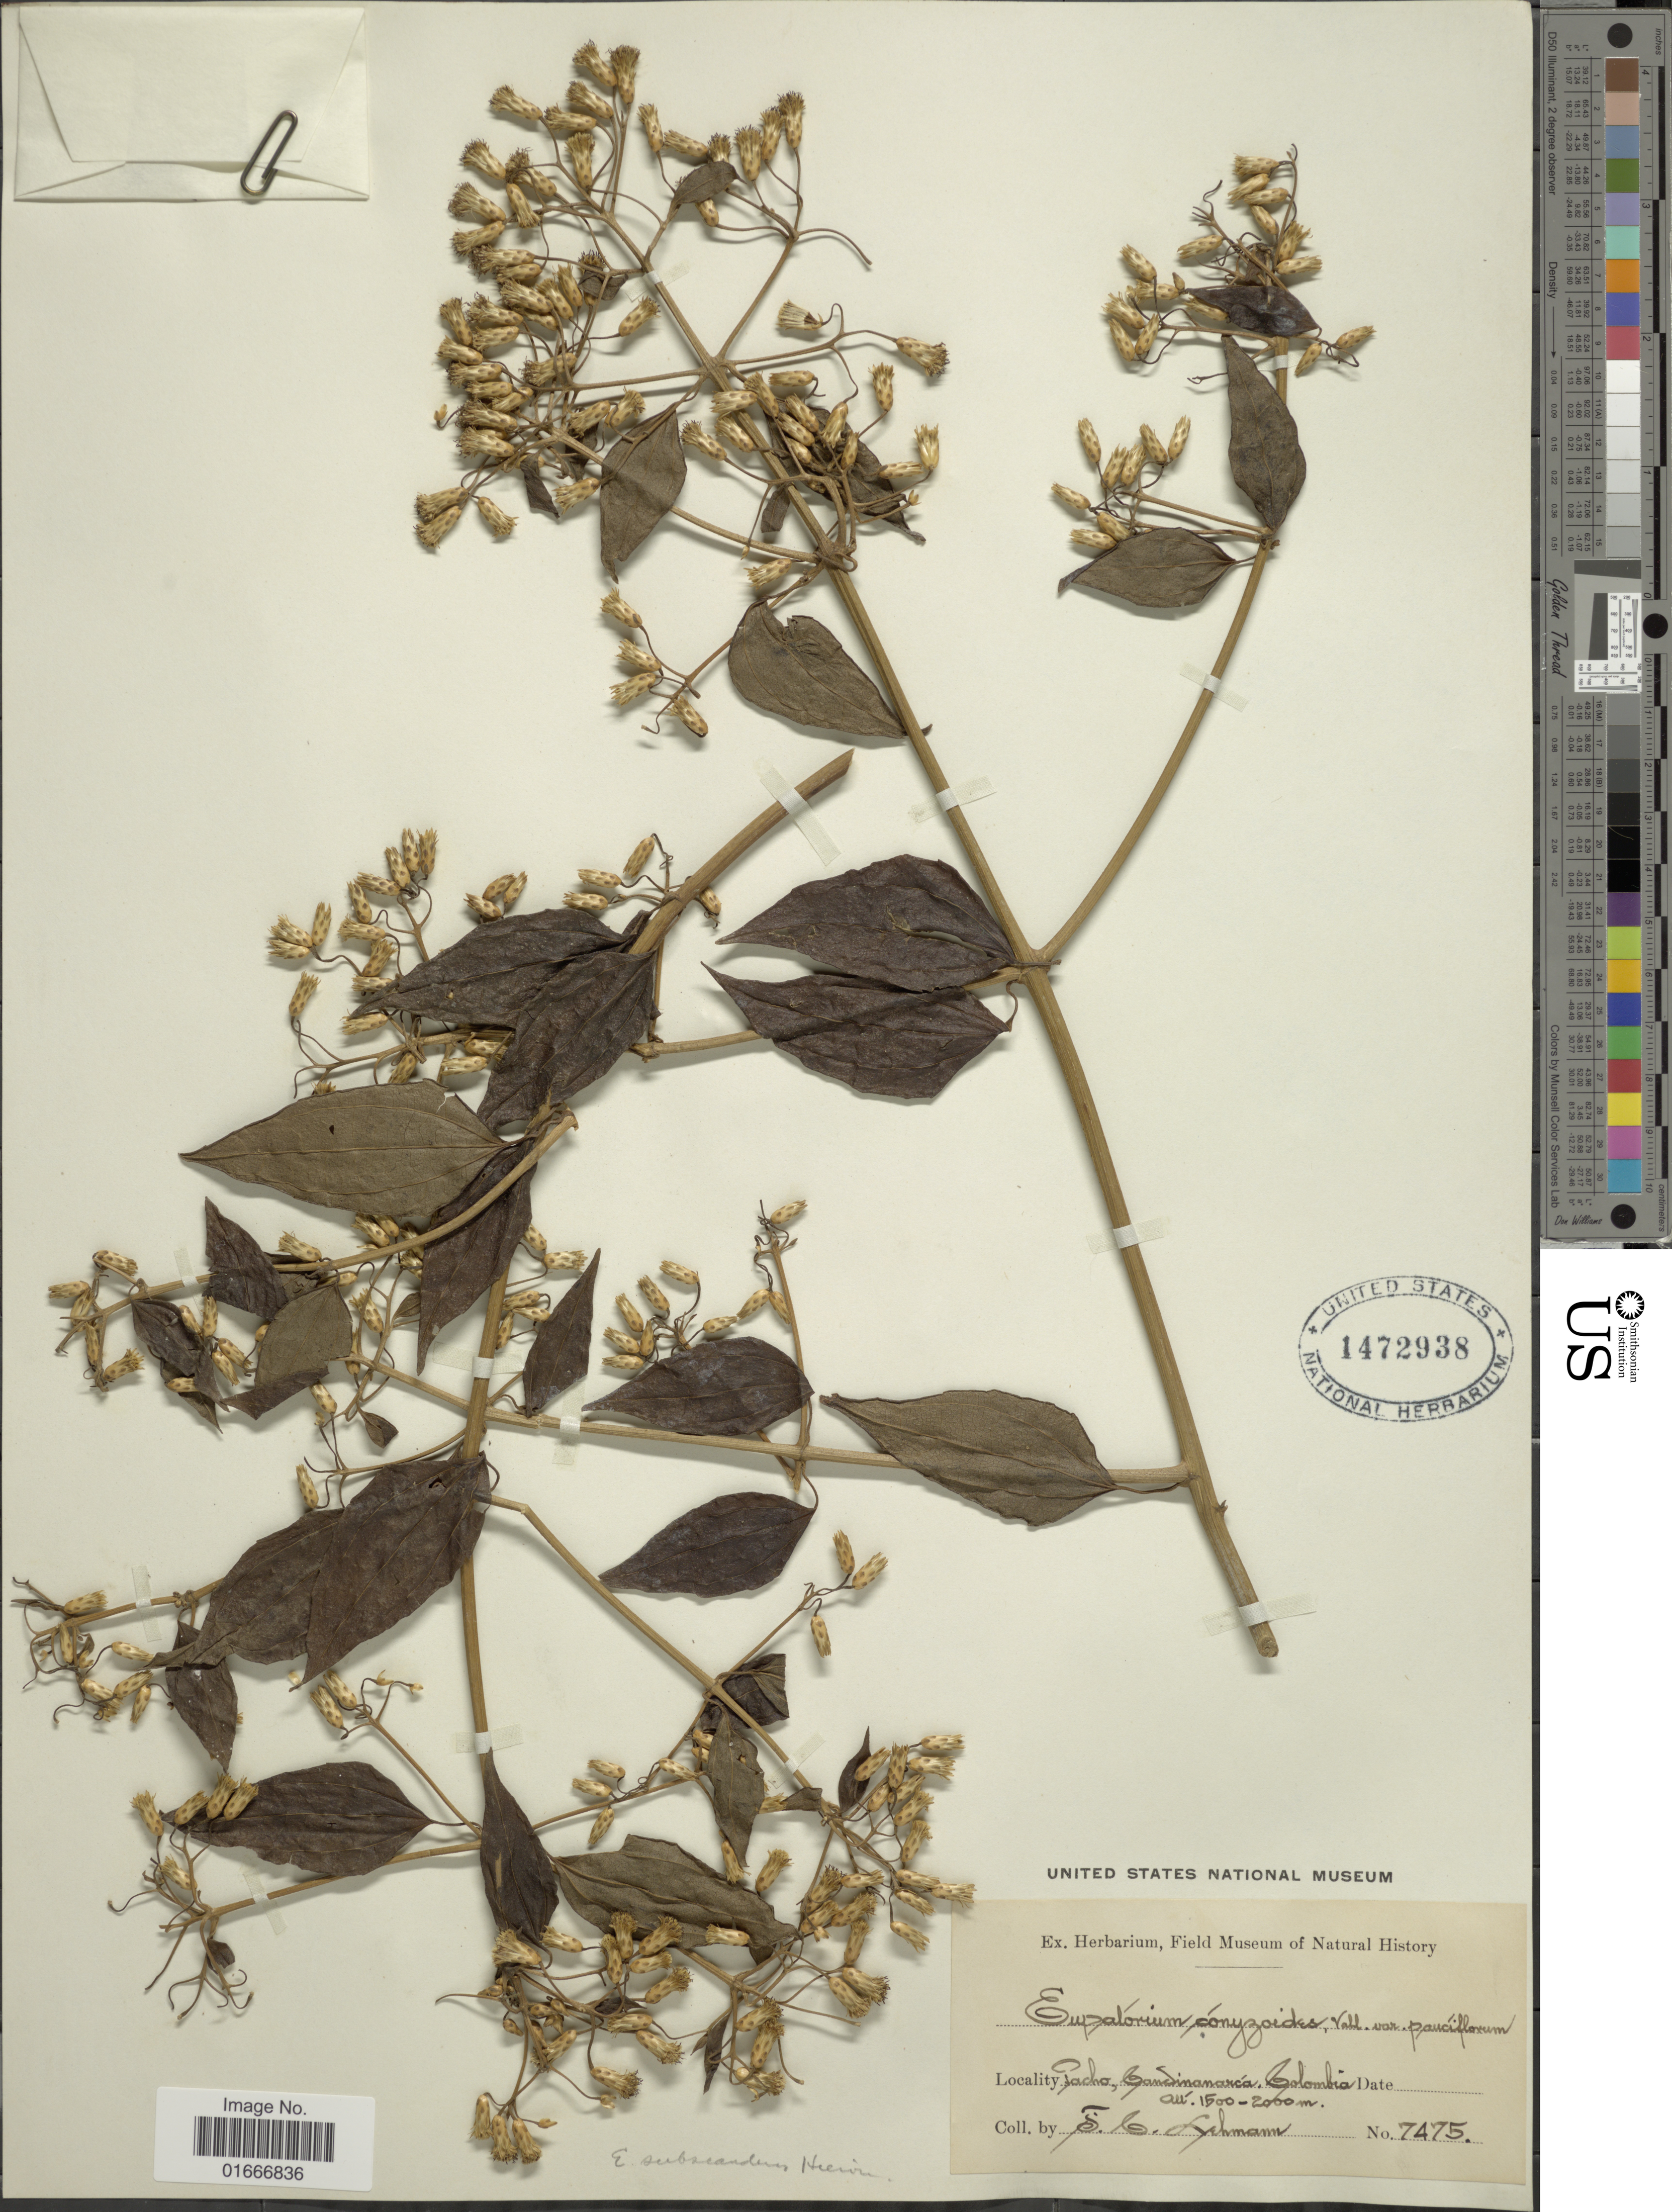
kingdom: Plantae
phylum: Tracheophyta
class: Magnoliopsida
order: Asterales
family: Asteraceae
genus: Chromolaena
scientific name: Chromolaena subscandens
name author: (Hieron.) R.M. King & H. Rob.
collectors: F. C. Lehmann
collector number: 7475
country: Colombia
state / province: Cundinamarca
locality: Pacho, Cundinamarca, Colombia.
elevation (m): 1500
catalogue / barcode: US 1472938